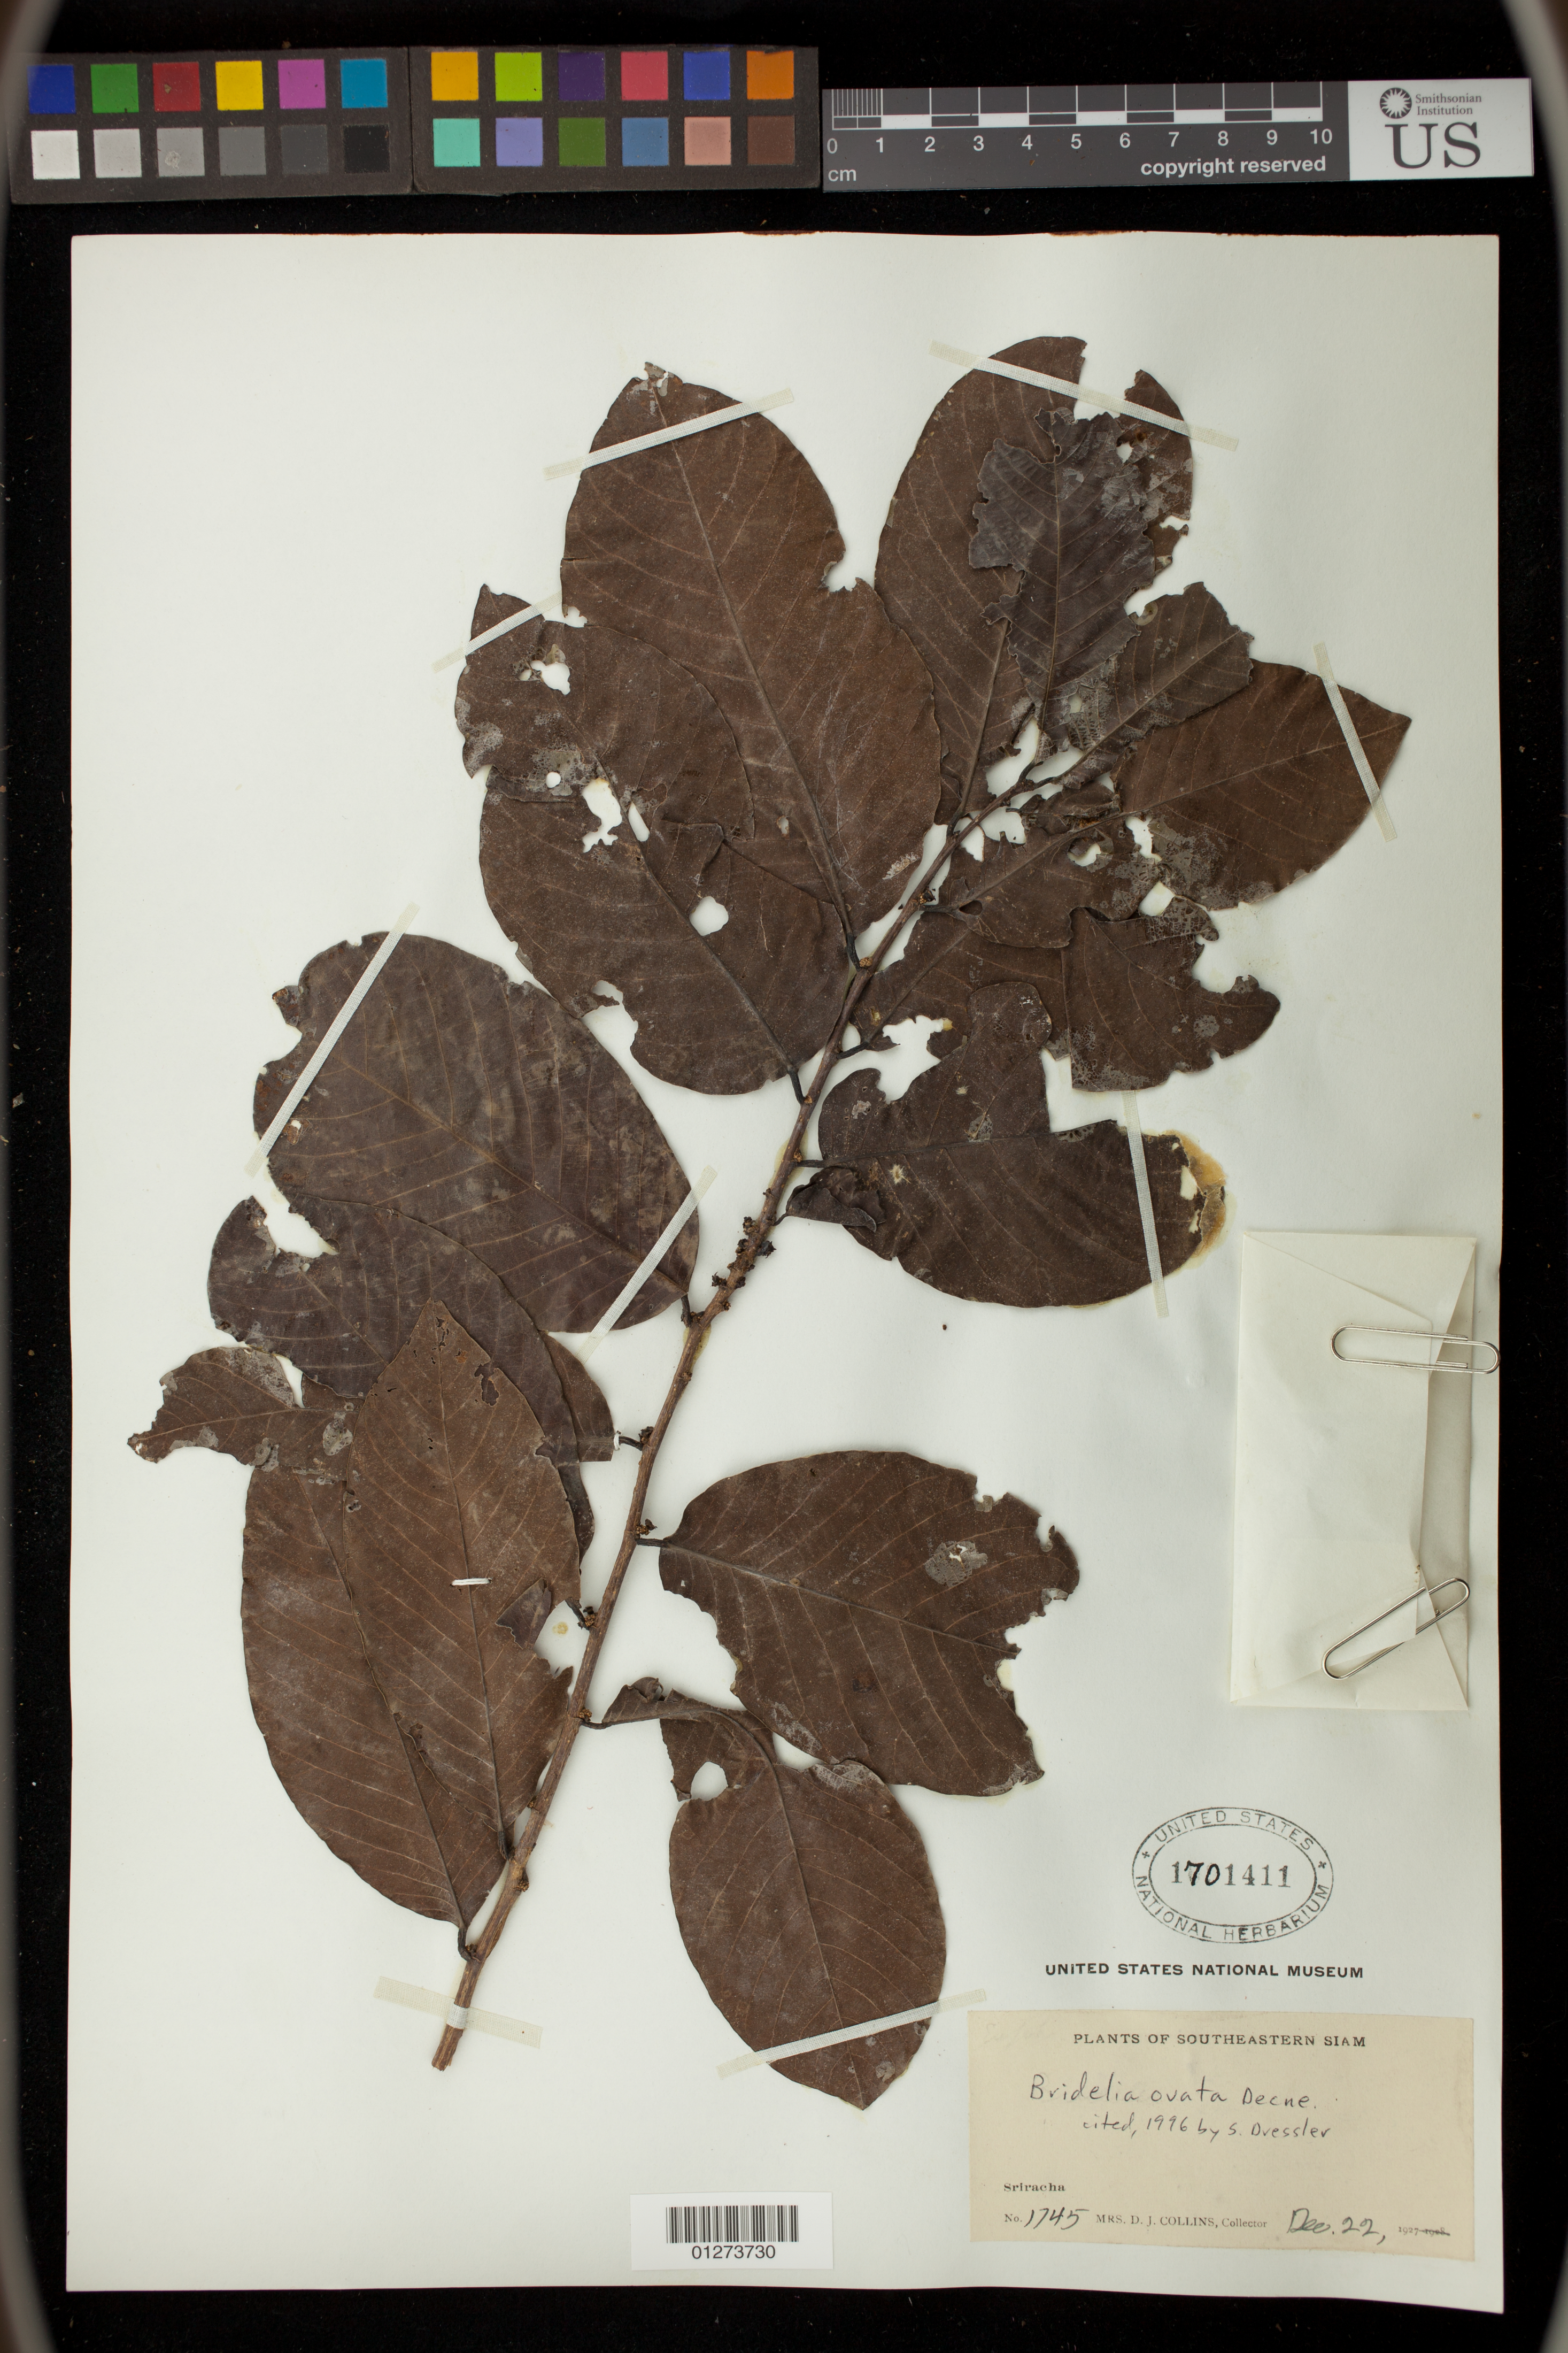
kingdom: Plantae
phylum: Tracheophyta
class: Magnoliopsida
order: Malpighiales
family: Phyllanthaceae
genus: Bridelia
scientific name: Bridelia ovata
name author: Decne.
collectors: D. Collins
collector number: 1745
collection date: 1927-12-22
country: Thailand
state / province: Chon Buri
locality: Siam. Sriracha.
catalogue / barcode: US 1701411